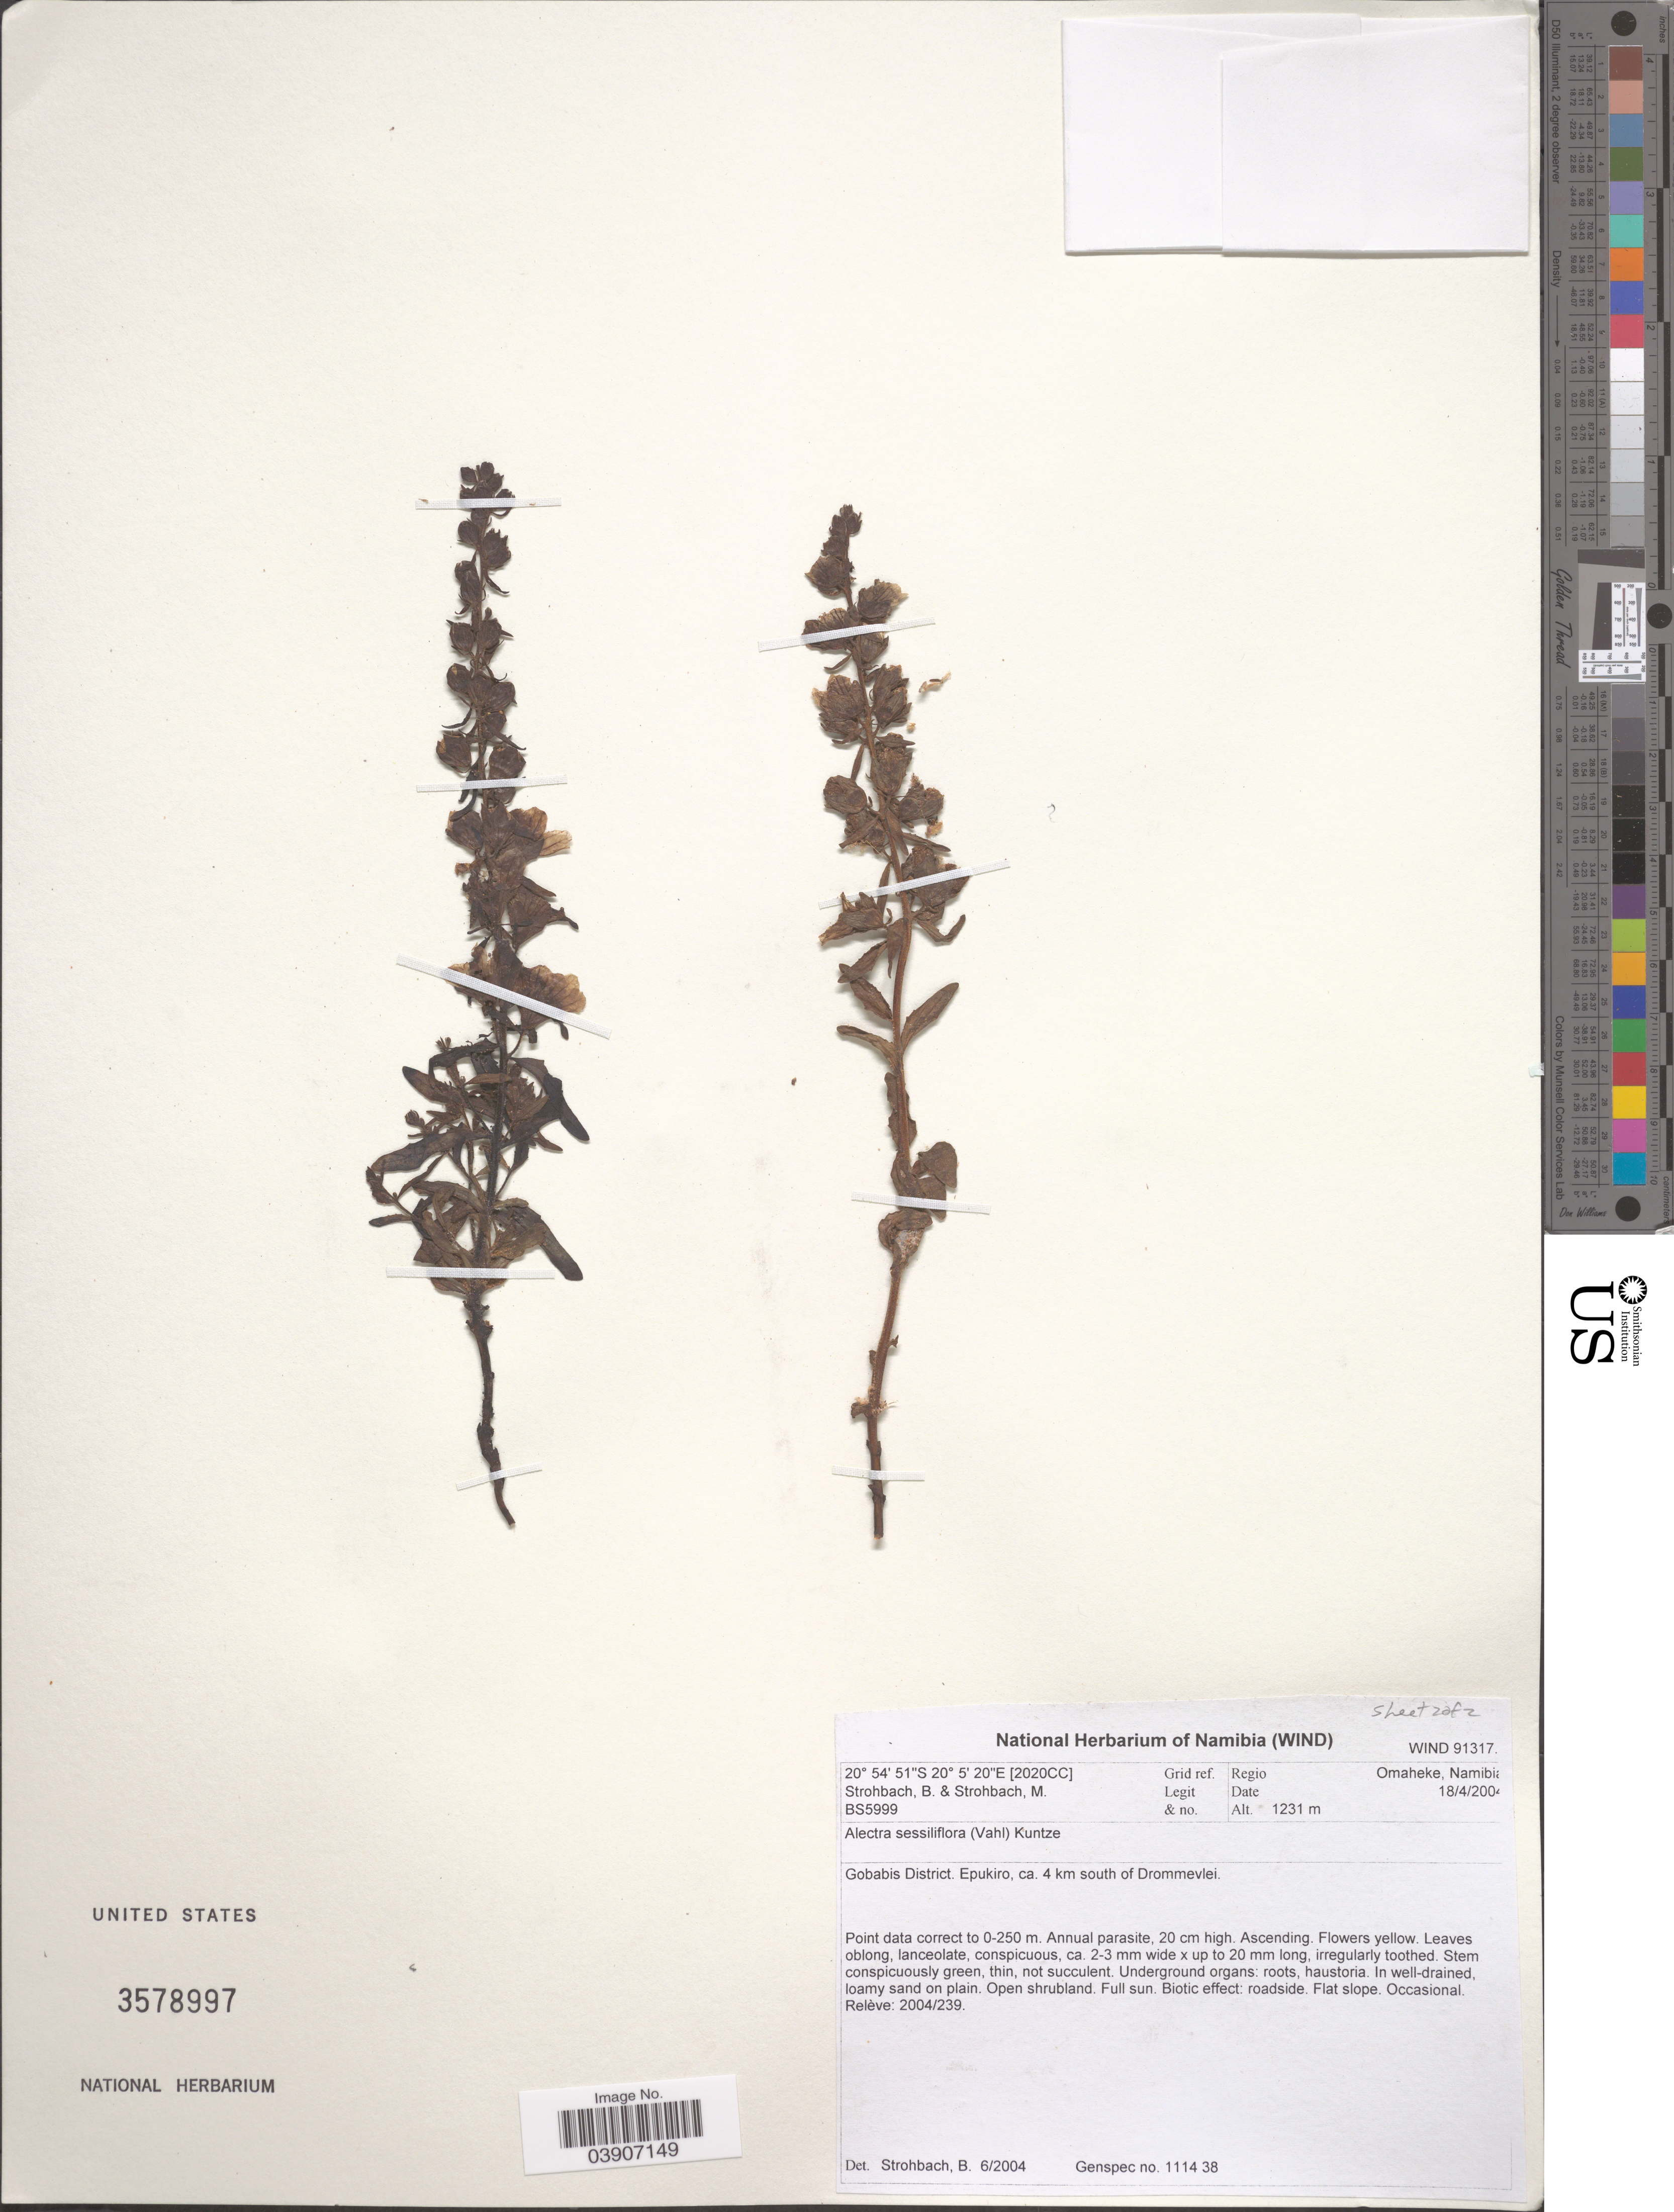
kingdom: Plantae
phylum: Tracheophyta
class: Magnoliopsida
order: Lamiales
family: Orobanchaceae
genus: Alectra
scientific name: Alectra sessiliflora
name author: (Vahl) Kuntze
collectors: B. Strohbach & M. Strohbach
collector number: BS5999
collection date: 2004-04-18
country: Namibia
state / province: Omaheke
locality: [2020CC] Grid ref. Regio Omaheke. Gobabis District. Epukiro, ca. 4 km south of Drommevlei.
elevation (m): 1231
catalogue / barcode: US 3578997